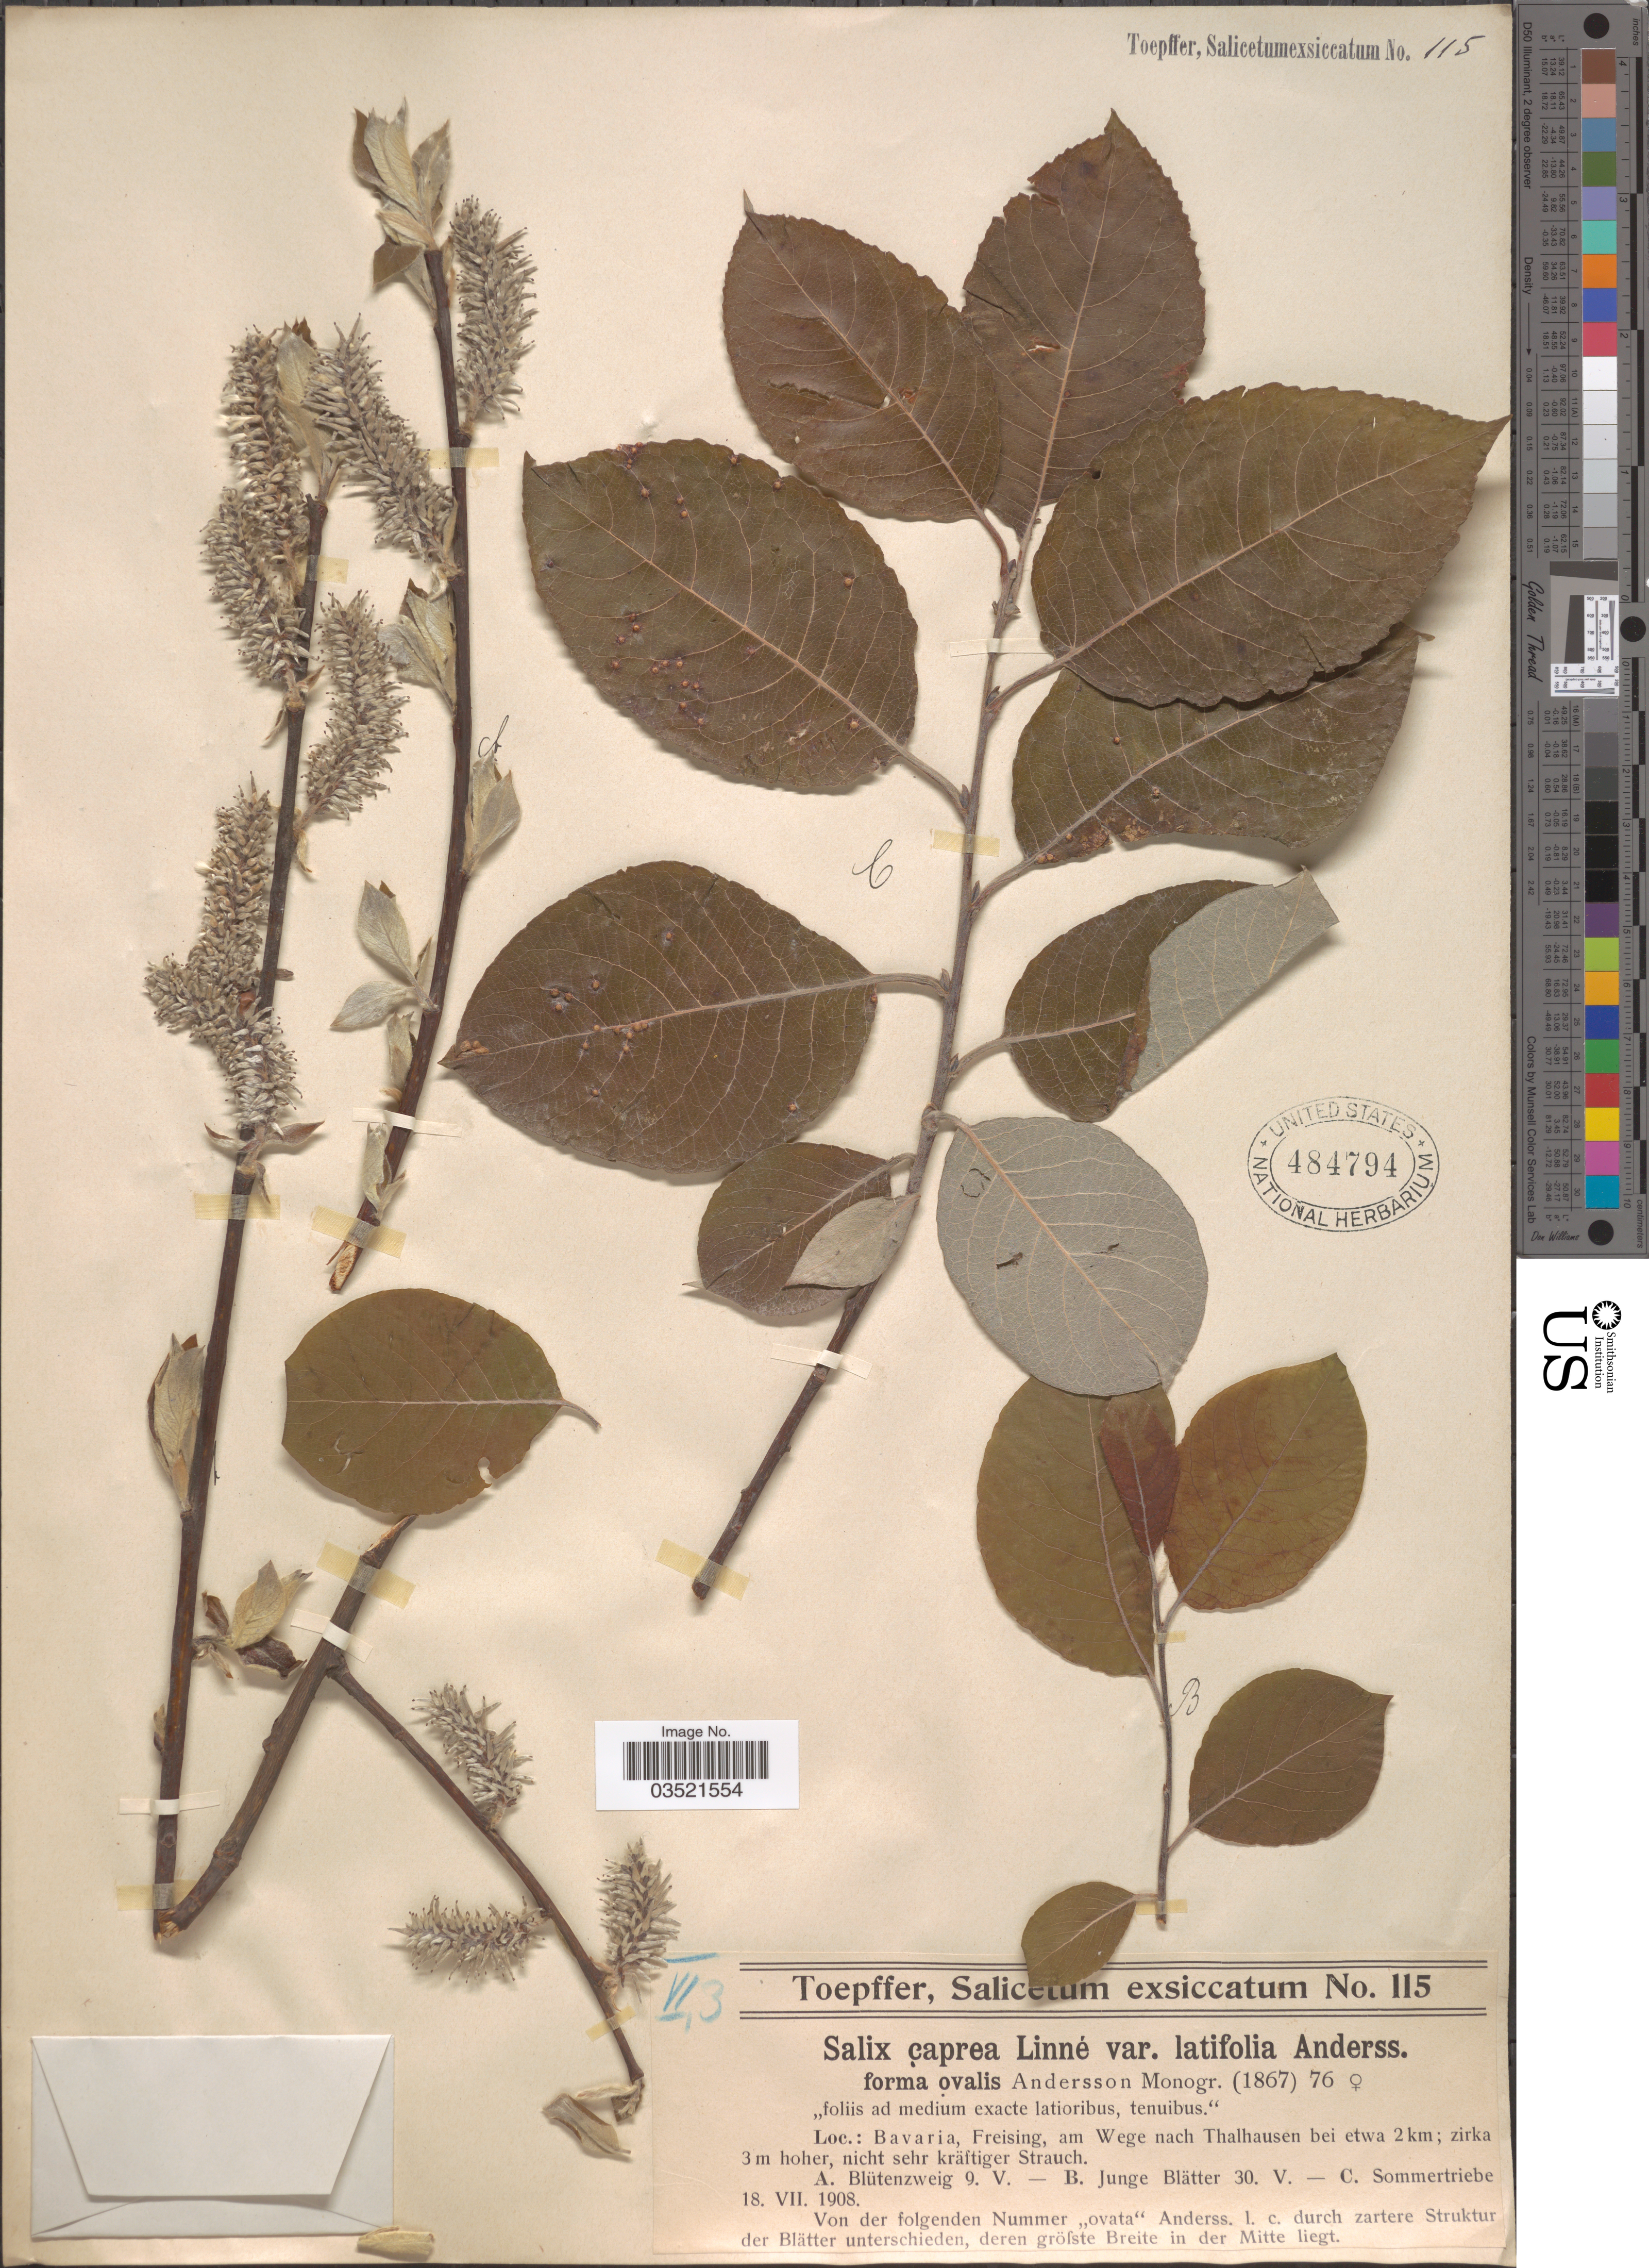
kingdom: Plantae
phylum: Tracheophyta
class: Magnoliopsida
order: Malpighiales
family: Salicaceae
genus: Salix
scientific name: Salix caprea var. latifolia f. ovalis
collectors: A. Toepffer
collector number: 115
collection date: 1908-05-09/1908-07-18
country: Germany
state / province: Bayern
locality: Bavaria, Freising, am Wege nach Thalhausen bei etwa 2 km; zirka 3 m hoher, nicht sehr kräftiger Strauch.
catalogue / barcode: US 484794